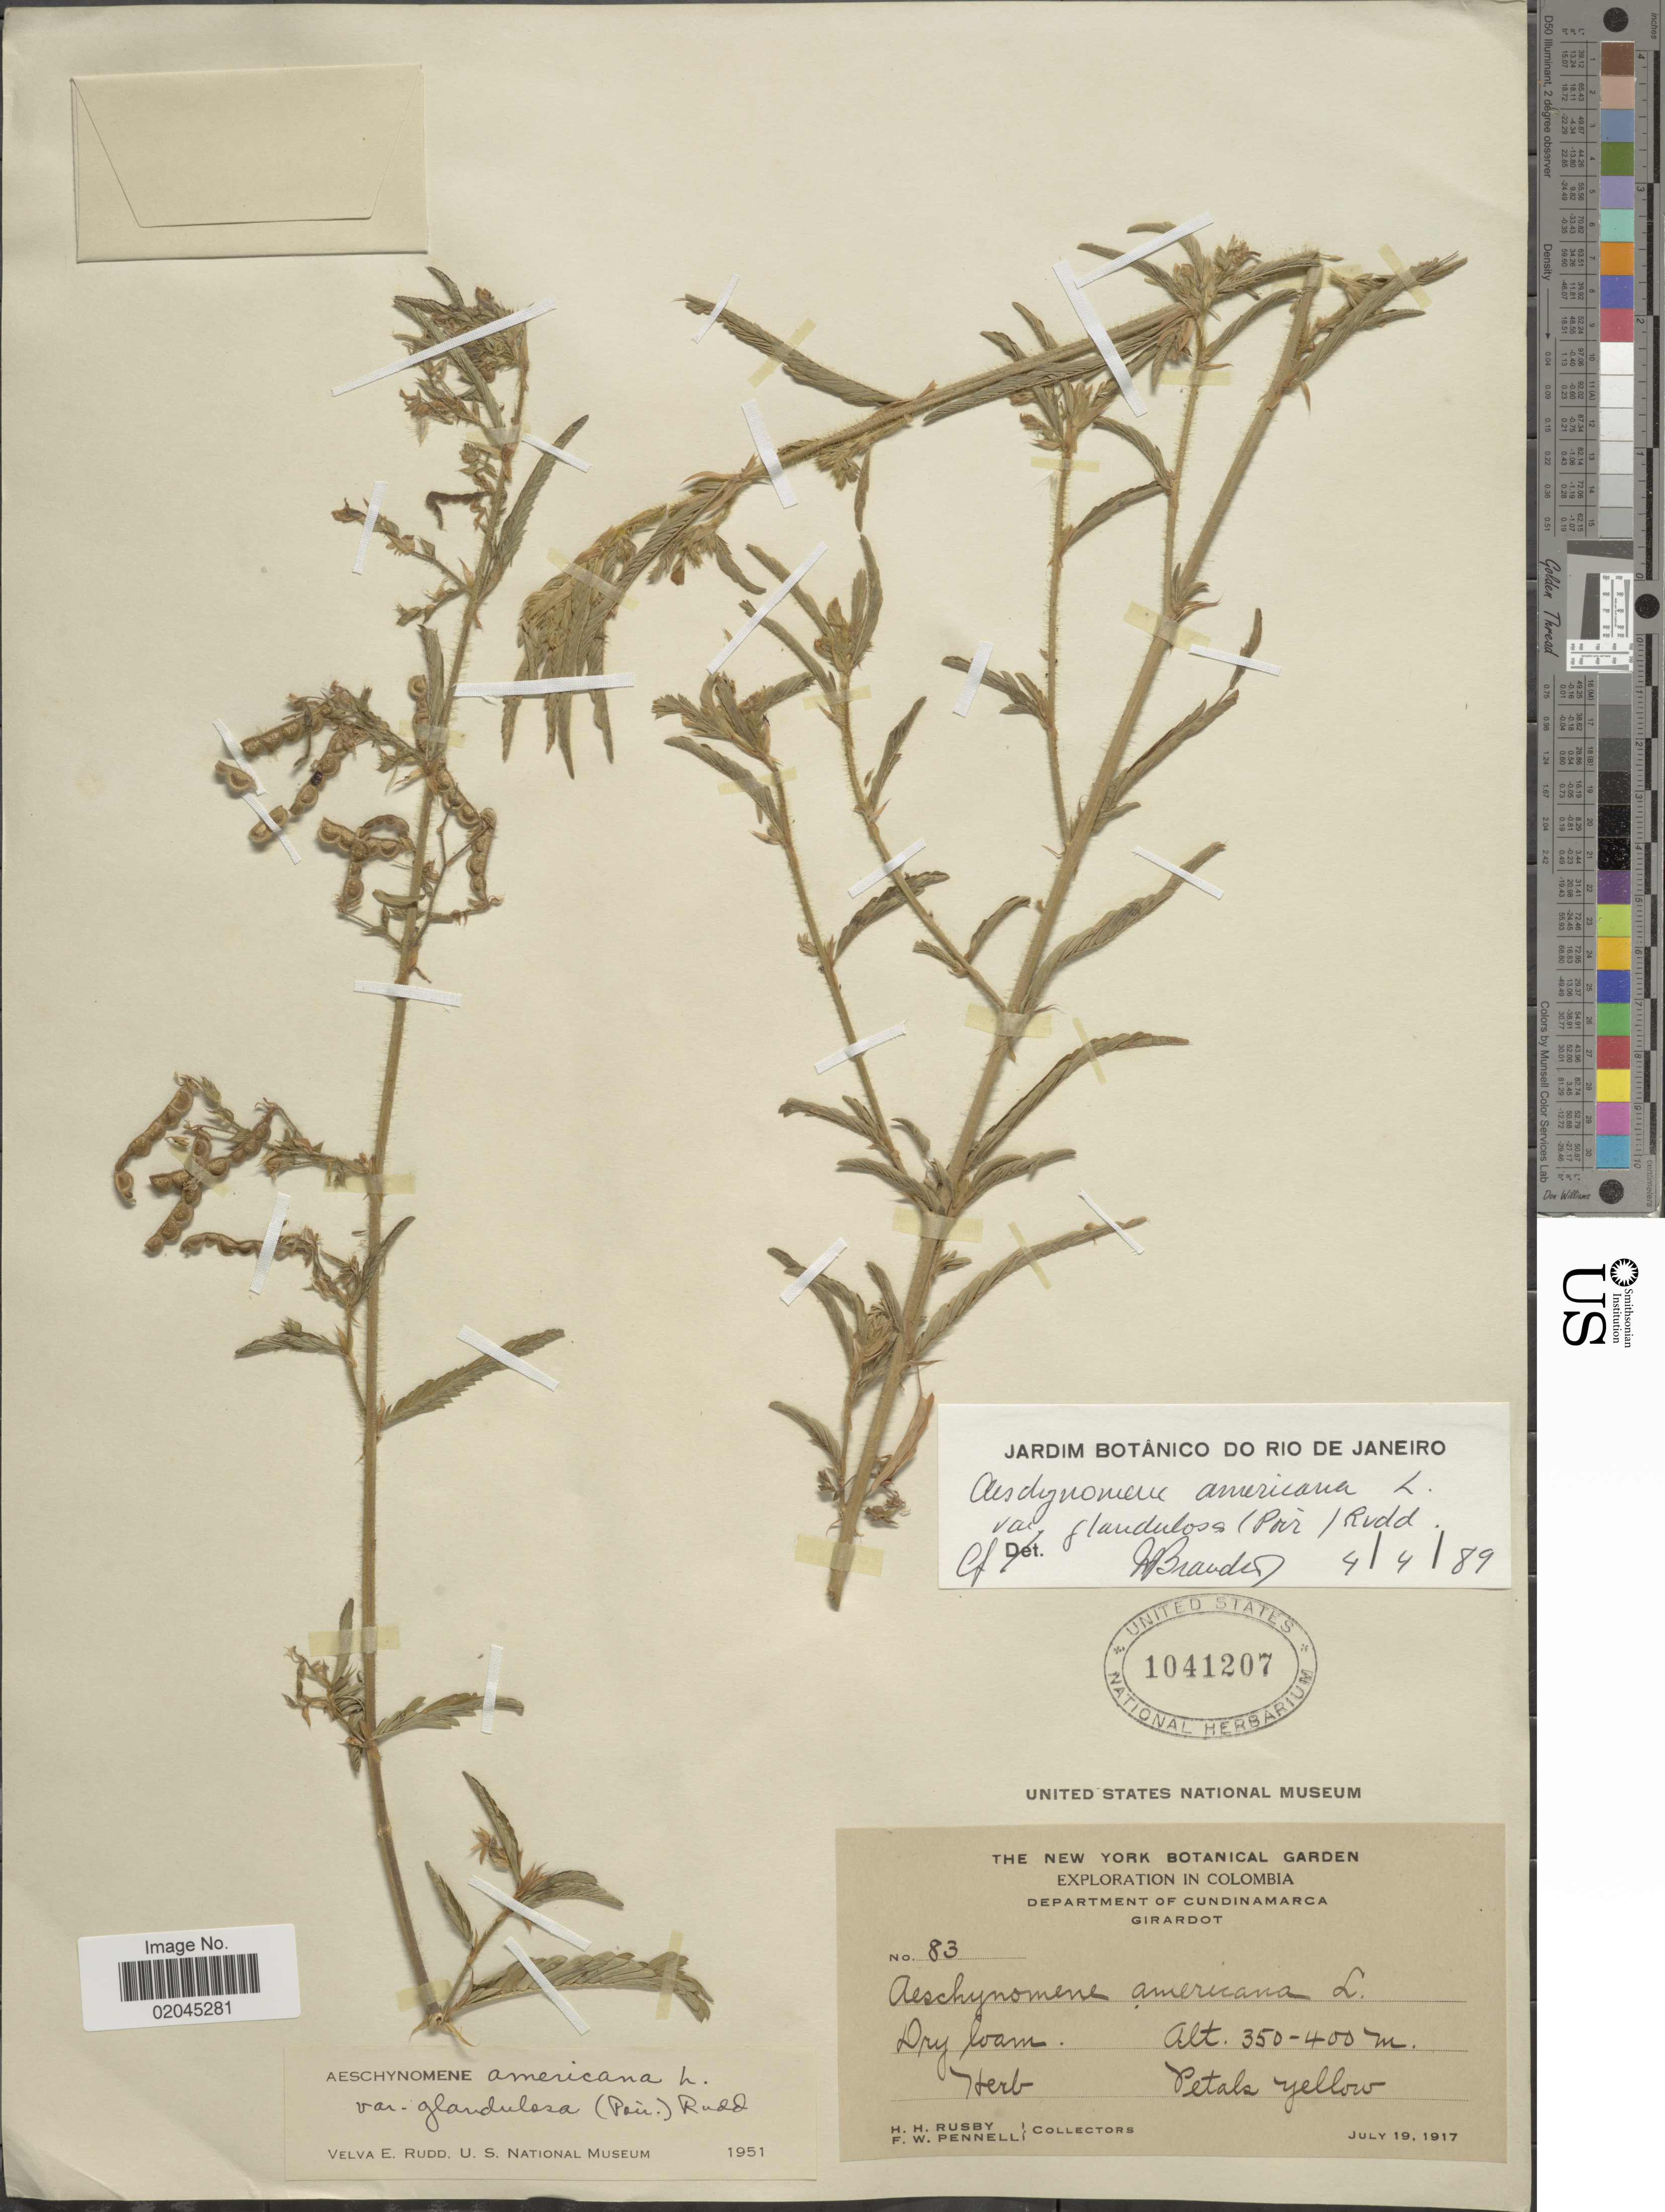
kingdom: Plantae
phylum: Tracheophyta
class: Magnoliopsida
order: Fabales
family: Fabaceae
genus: Aeschynomene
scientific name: Aeschynomene americana var. americana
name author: L.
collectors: H. H. Rusby & F. W. Pennell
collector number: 83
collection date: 1917-07-19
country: Colombia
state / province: Cundinamarca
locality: Department of Cundinamarca, Girardot, Dry loam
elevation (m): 350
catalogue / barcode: US 1041207